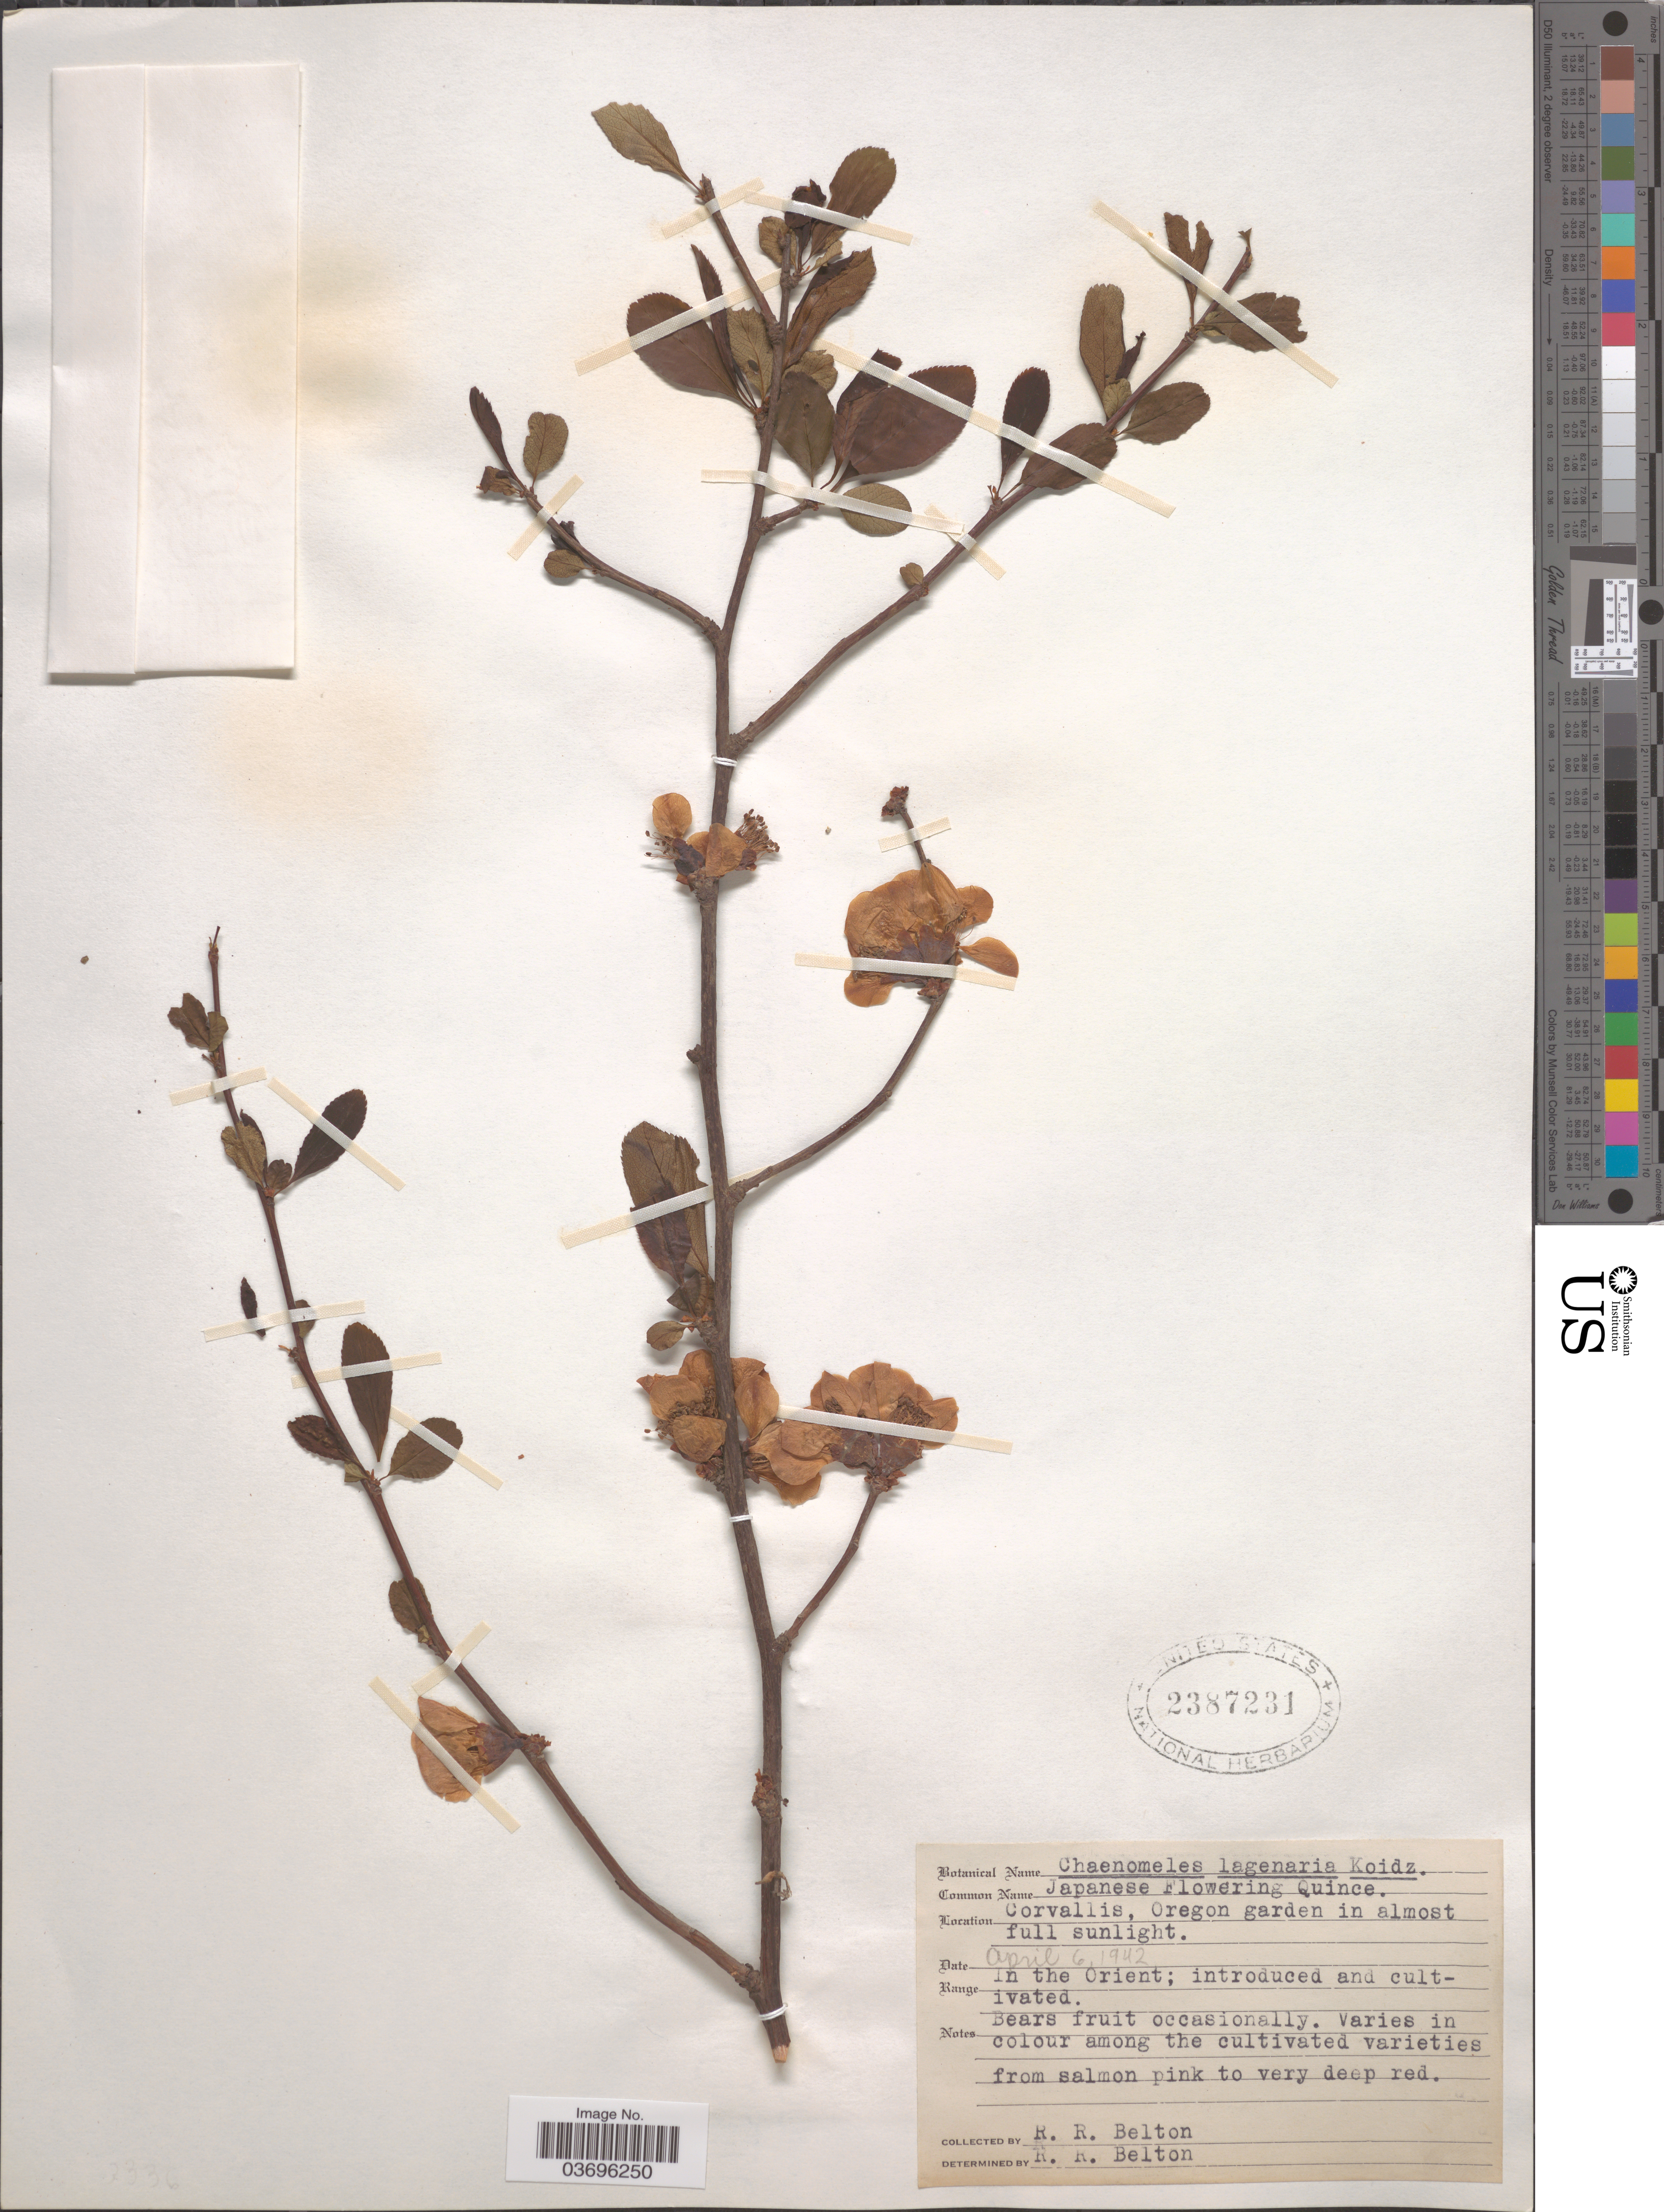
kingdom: Plantae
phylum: Tracheophyta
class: Magnoliopsida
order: Rosales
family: Rosaceae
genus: Chaenomeles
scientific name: Chaenomeles japonica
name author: (Thunb.) Lindl. ex Spach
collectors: R. Belton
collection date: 1942-04-06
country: United States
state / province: Oregon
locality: Corvallis, Oregon garden.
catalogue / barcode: US 2387231